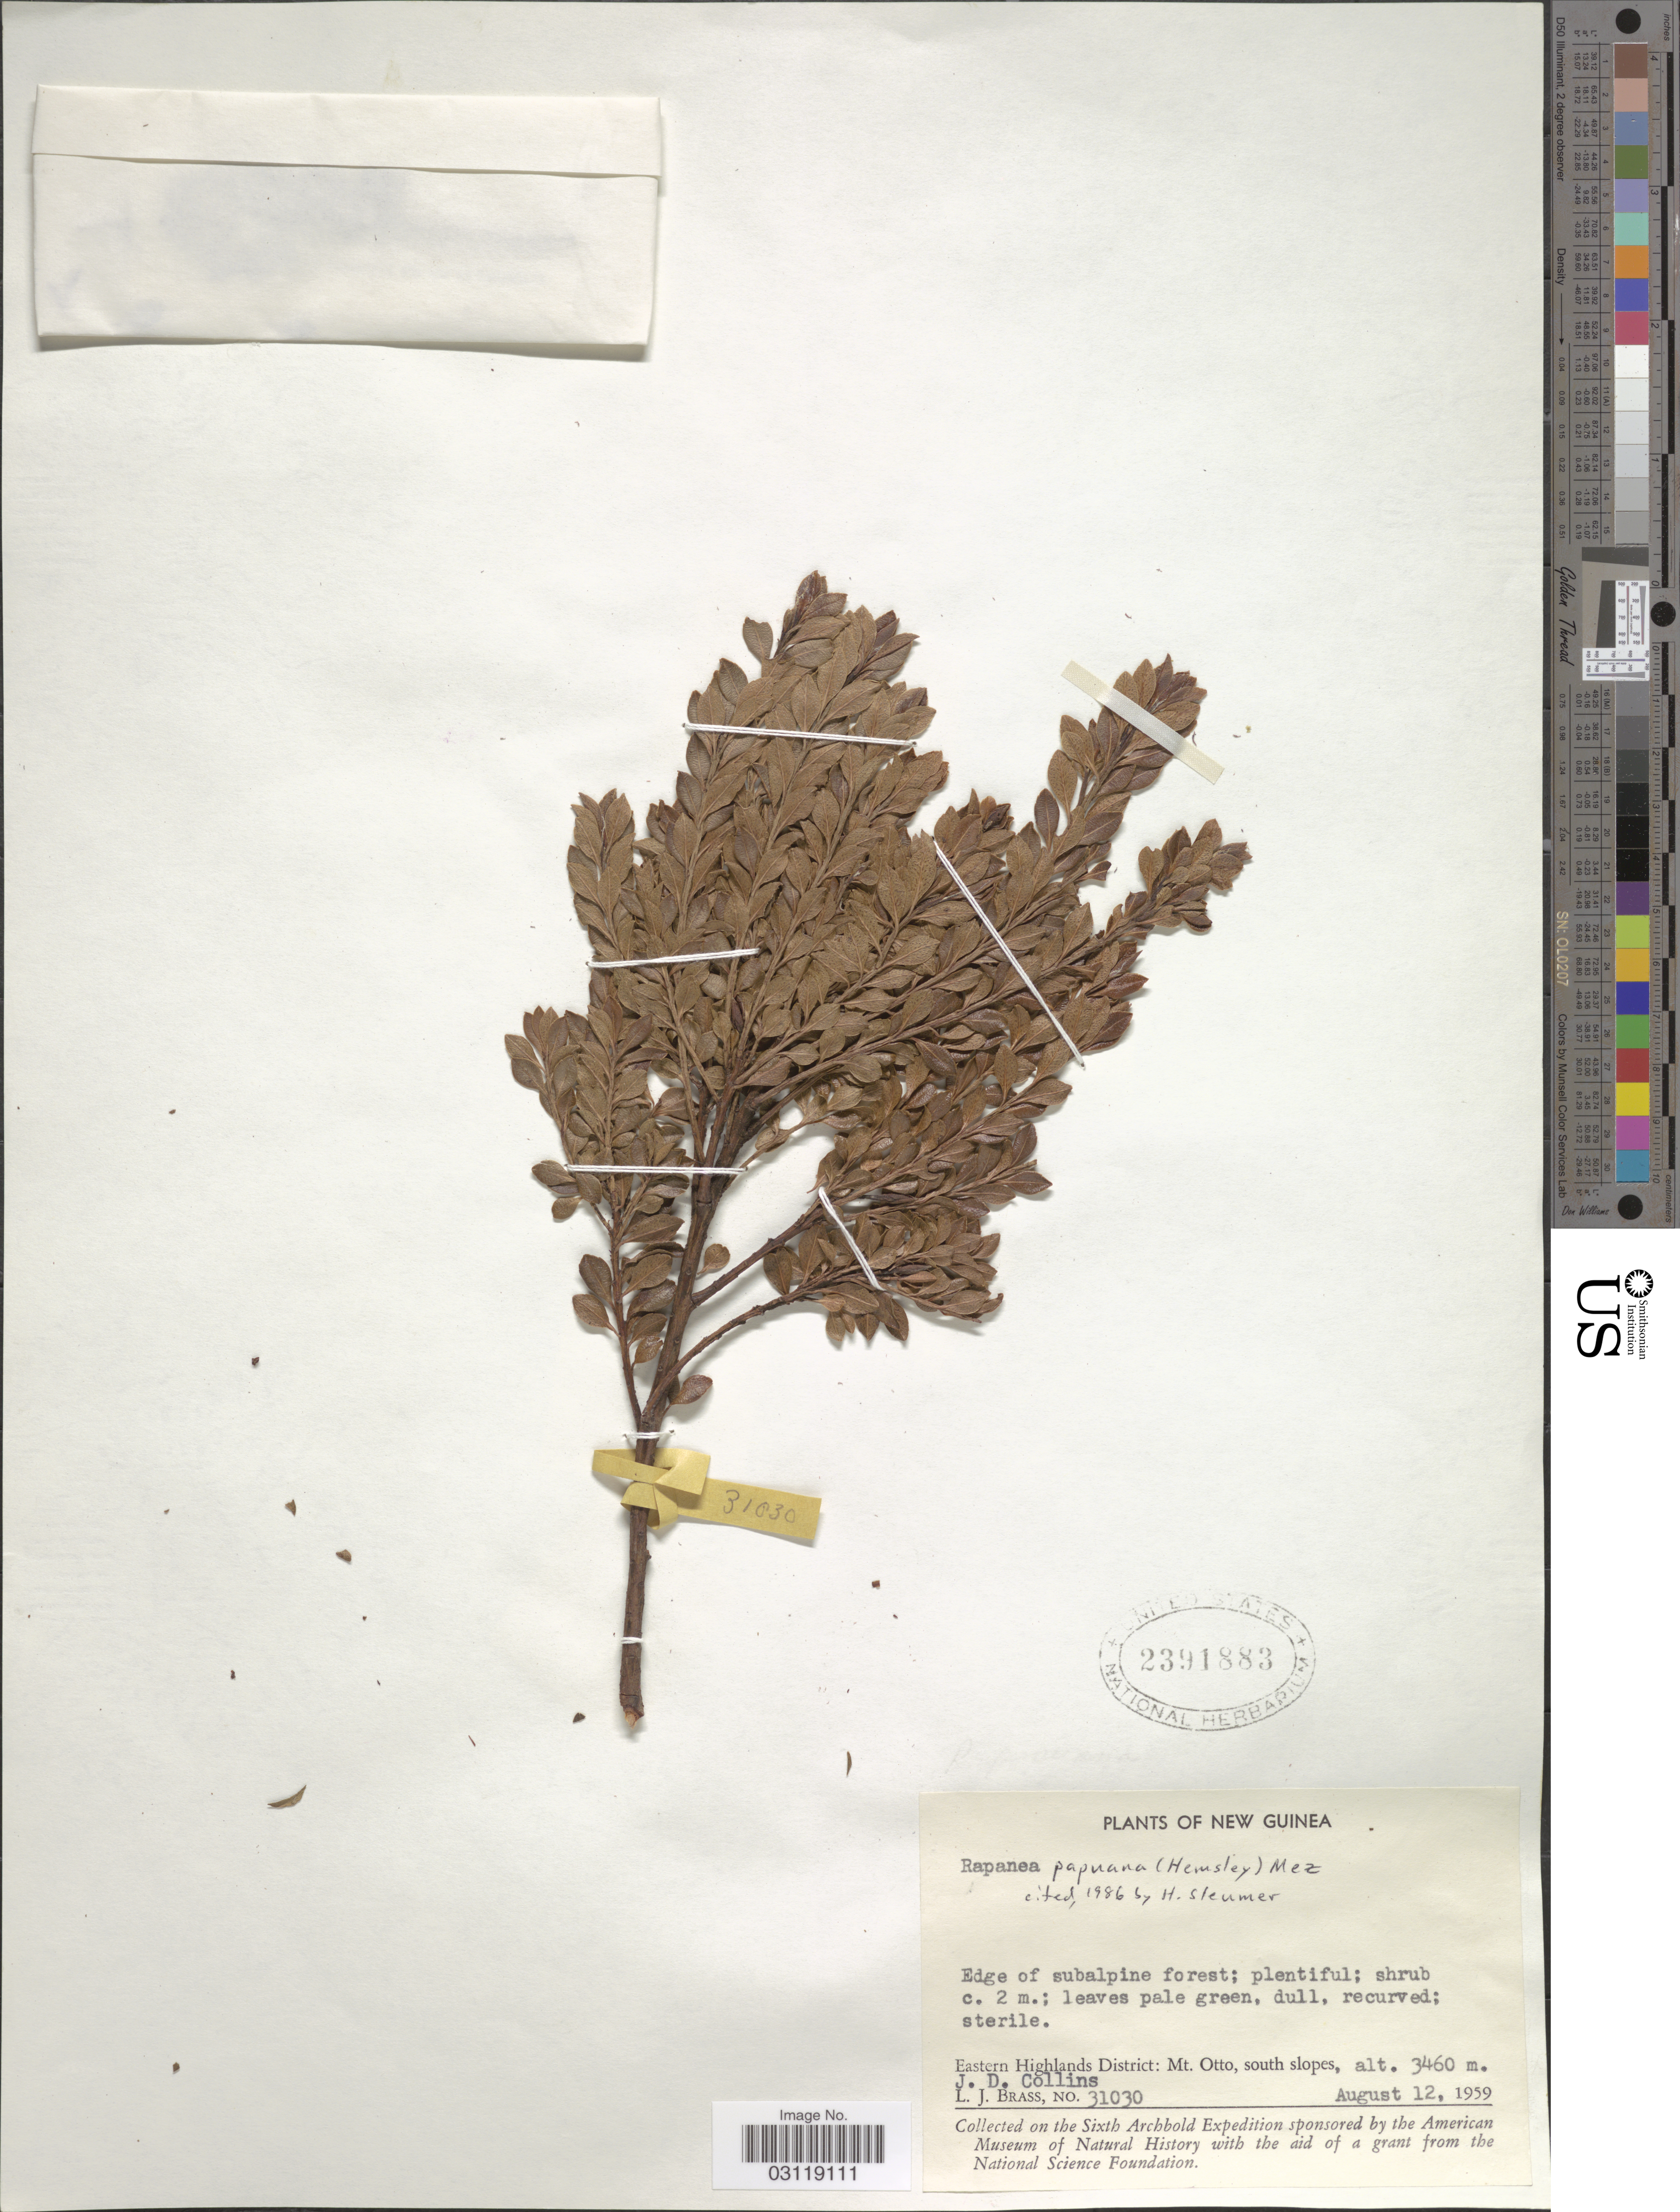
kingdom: Plantae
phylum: Tracheophyta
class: Magnoliopsida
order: Ericales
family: Primulaceae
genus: Rapanea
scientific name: Rapanea papuana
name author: (Hemsl.) Mez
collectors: L. J. Brass & J. Collins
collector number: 31030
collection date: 1959-08-12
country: Papua New Guinea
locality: New Guinea: Eastern Highlands District: Mt. Otto, south slopes.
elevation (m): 3460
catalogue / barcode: US 2391883